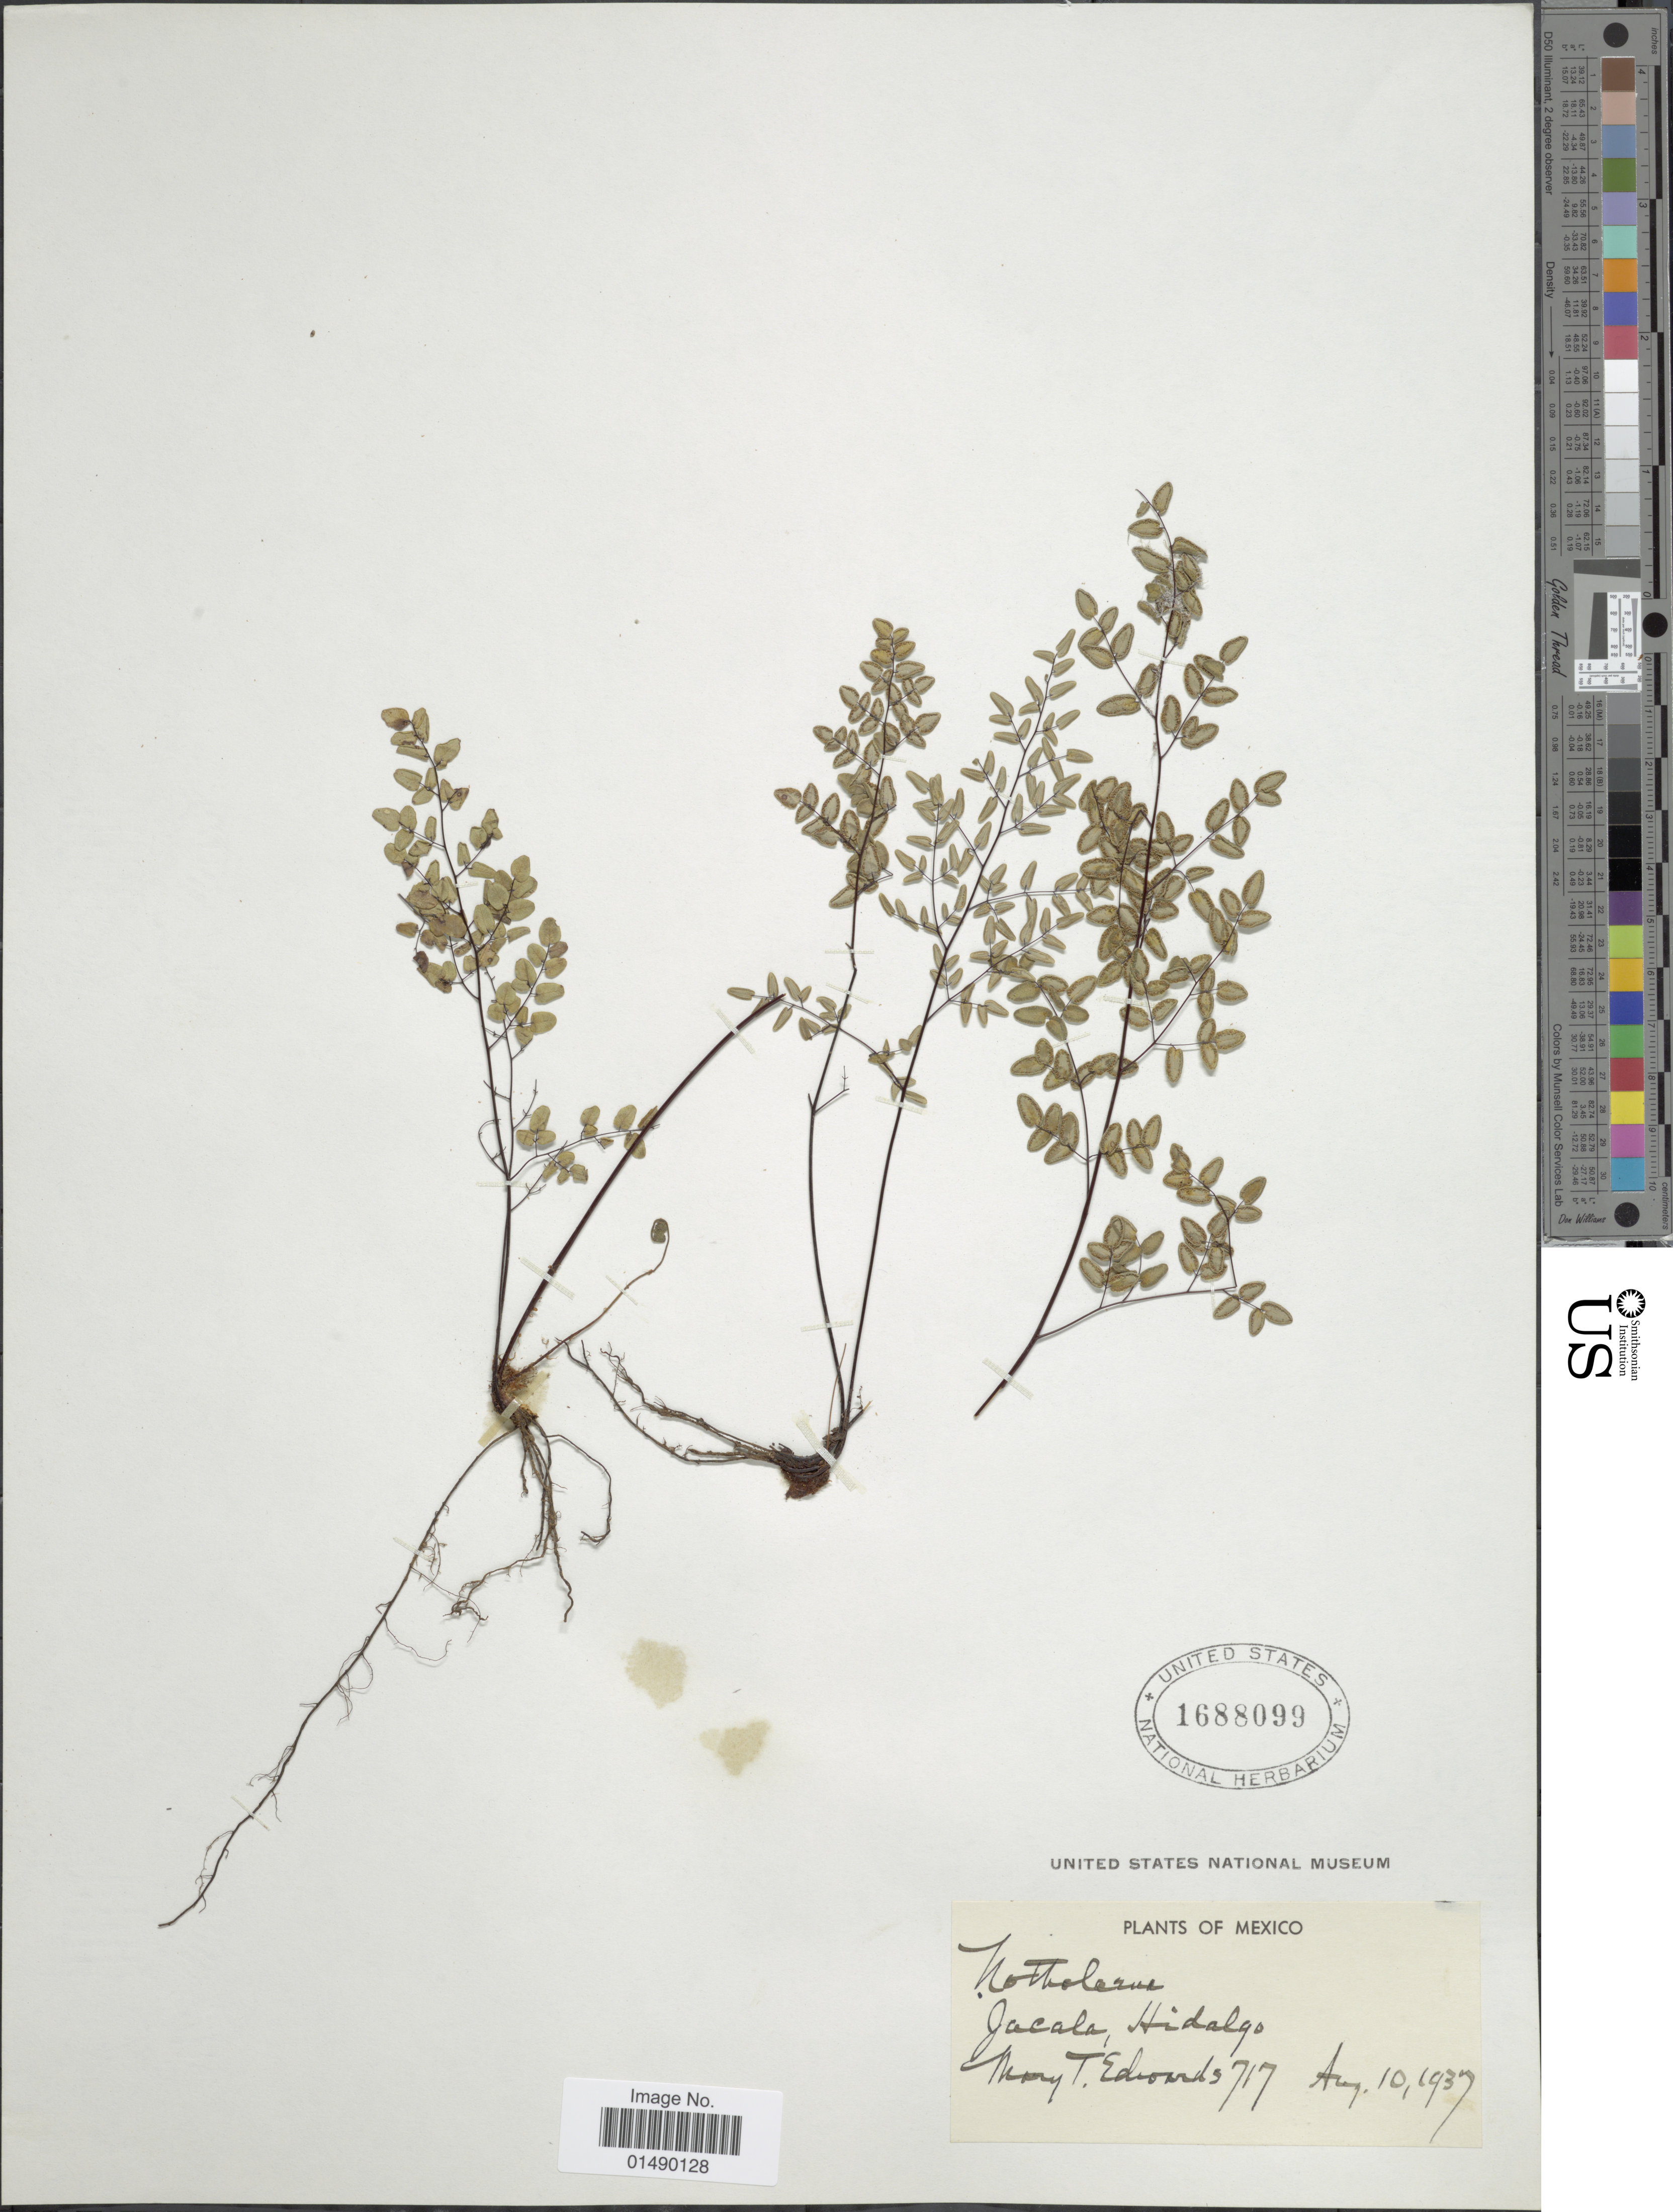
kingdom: Plantae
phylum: Tracheophyta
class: Polypodiopsida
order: Polypodiales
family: Pteridaceae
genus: Argyrochosma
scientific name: Argyrochosma formosa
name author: (Liebm.) Windham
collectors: M. Edwards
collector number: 717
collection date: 1937-08-10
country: Mexico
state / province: Hidalgo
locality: Mexico, Jacala.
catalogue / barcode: US 1688099